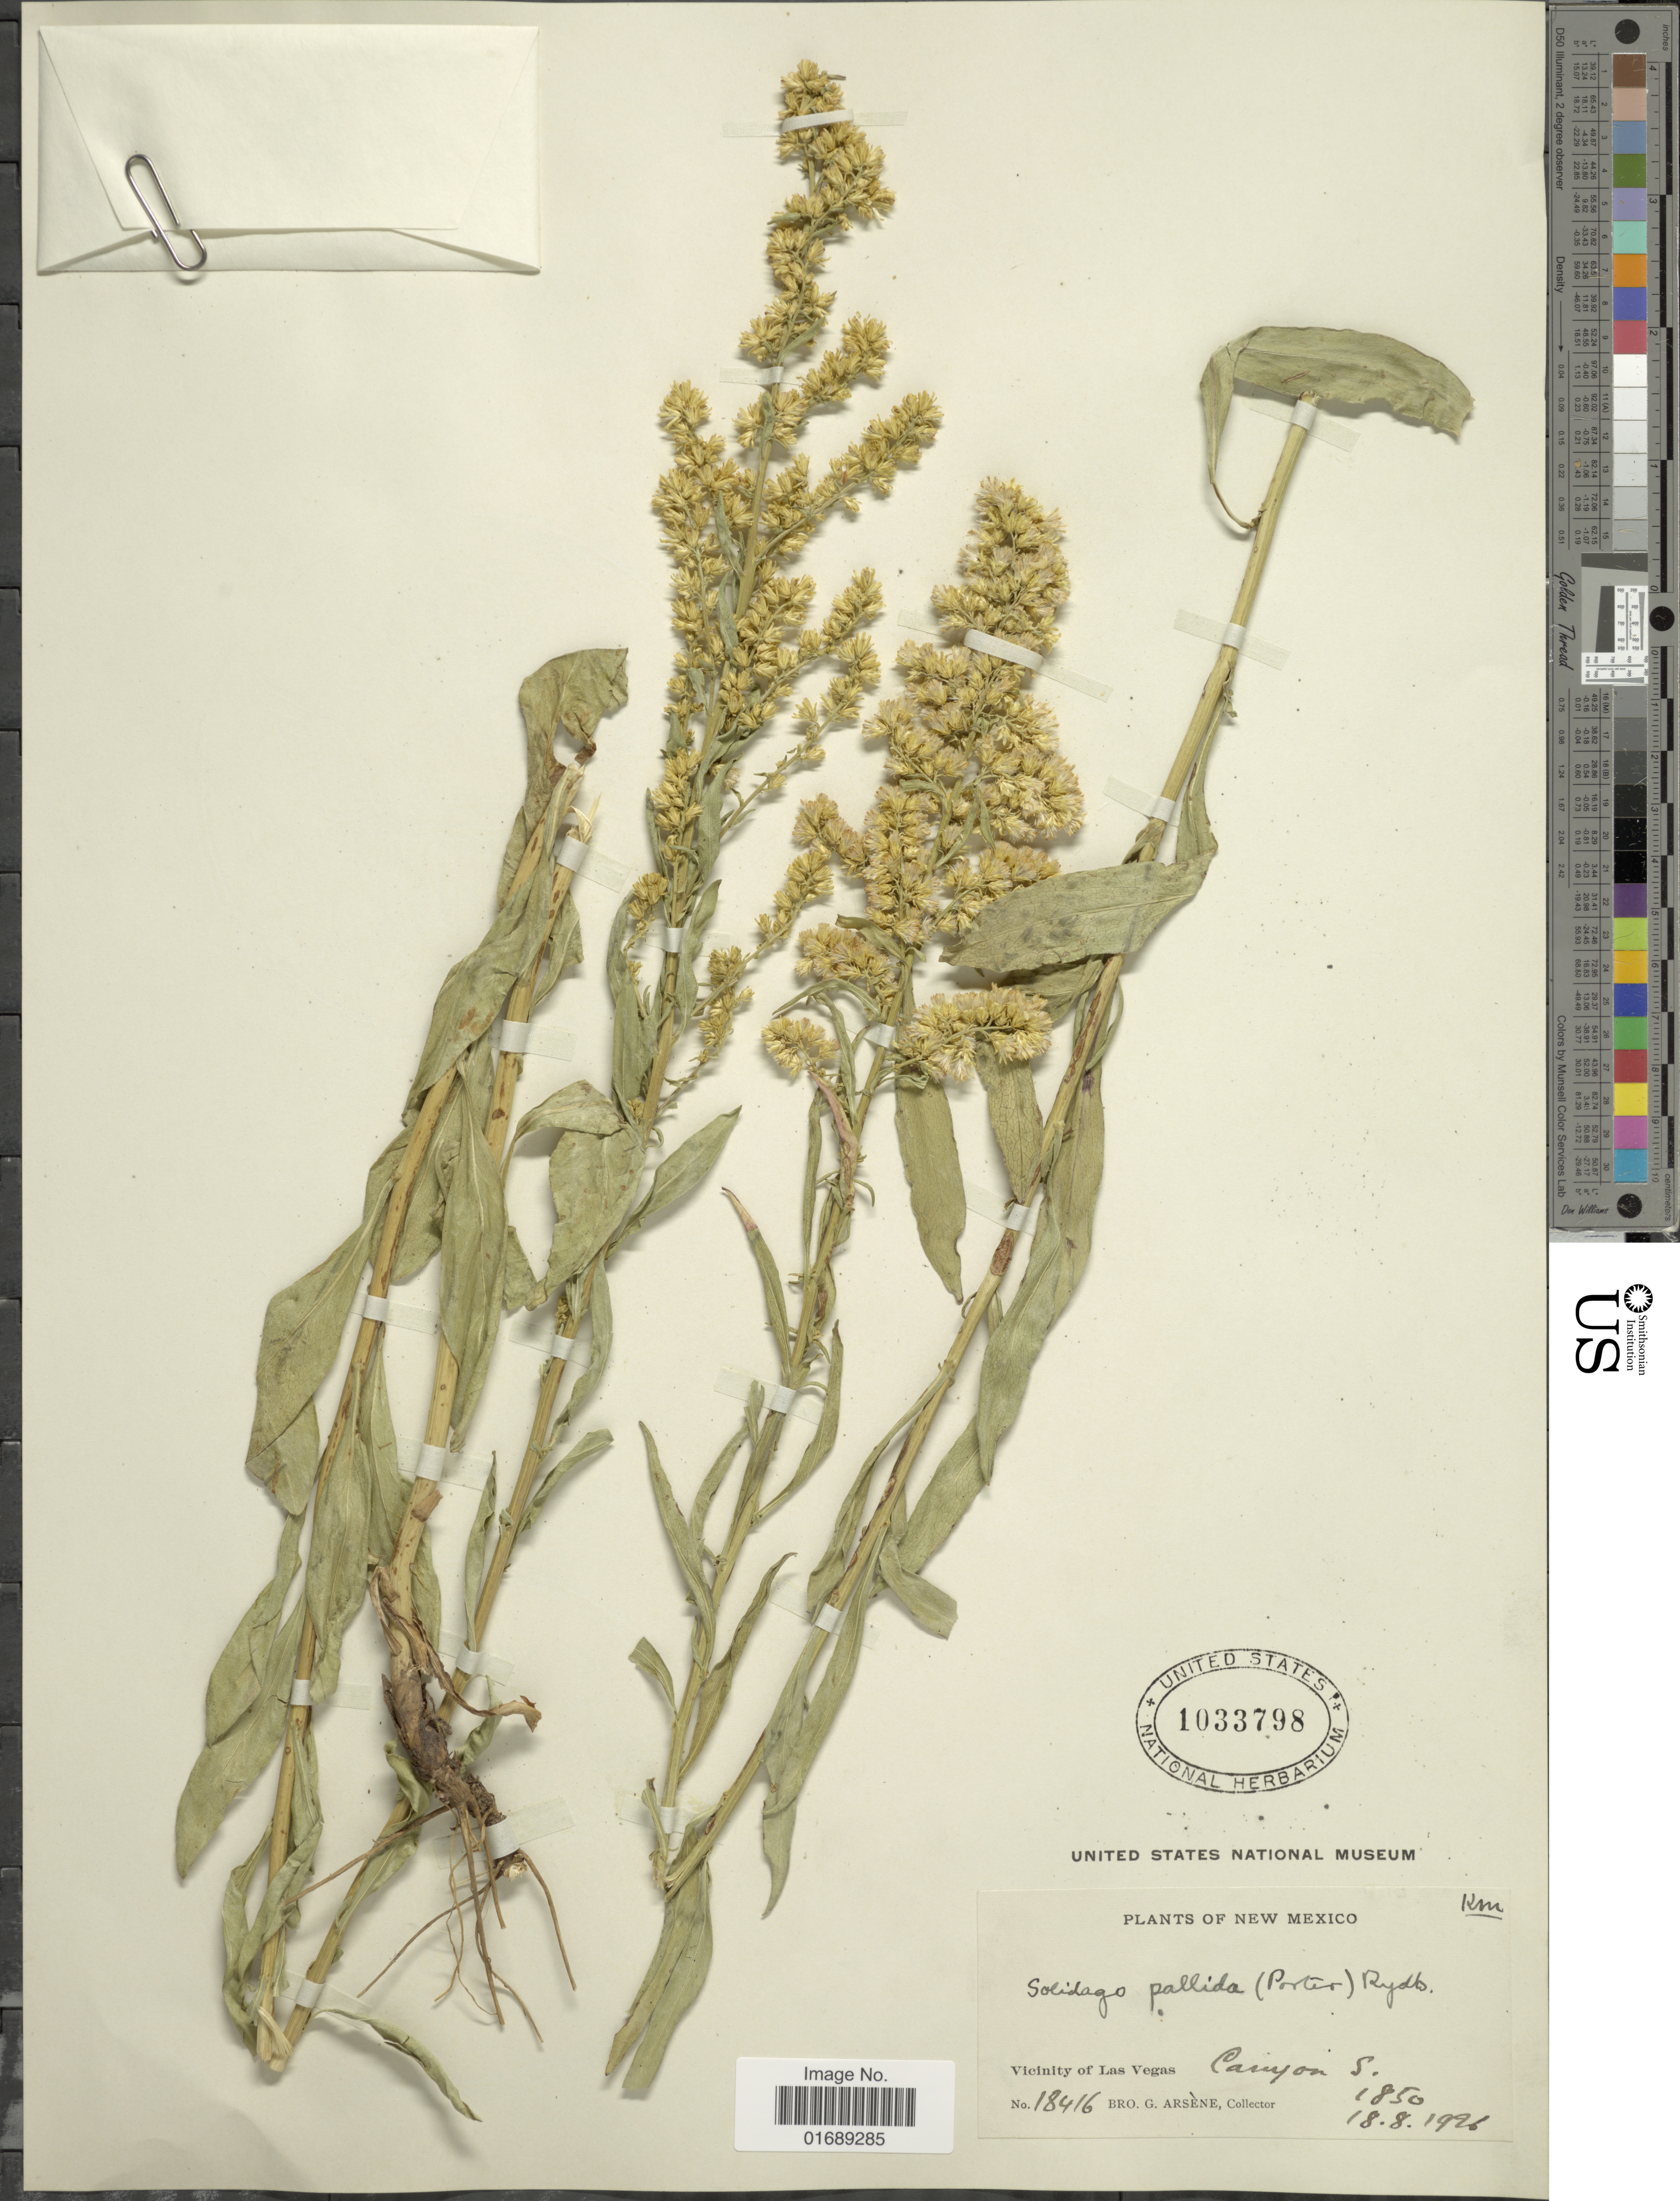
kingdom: Plantae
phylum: Tracheophyta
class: Magnoliopsida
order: Asterales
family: Asteraceae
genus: Solidago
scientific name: Solidago pallida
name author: (Porter) Rydb.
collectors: Bro. G. Arsène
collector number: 18416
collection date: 1926-08-18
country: United States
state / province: New Mexico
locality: Vicinity of Las Vegas, Canyon S.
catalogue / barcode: US 1033798